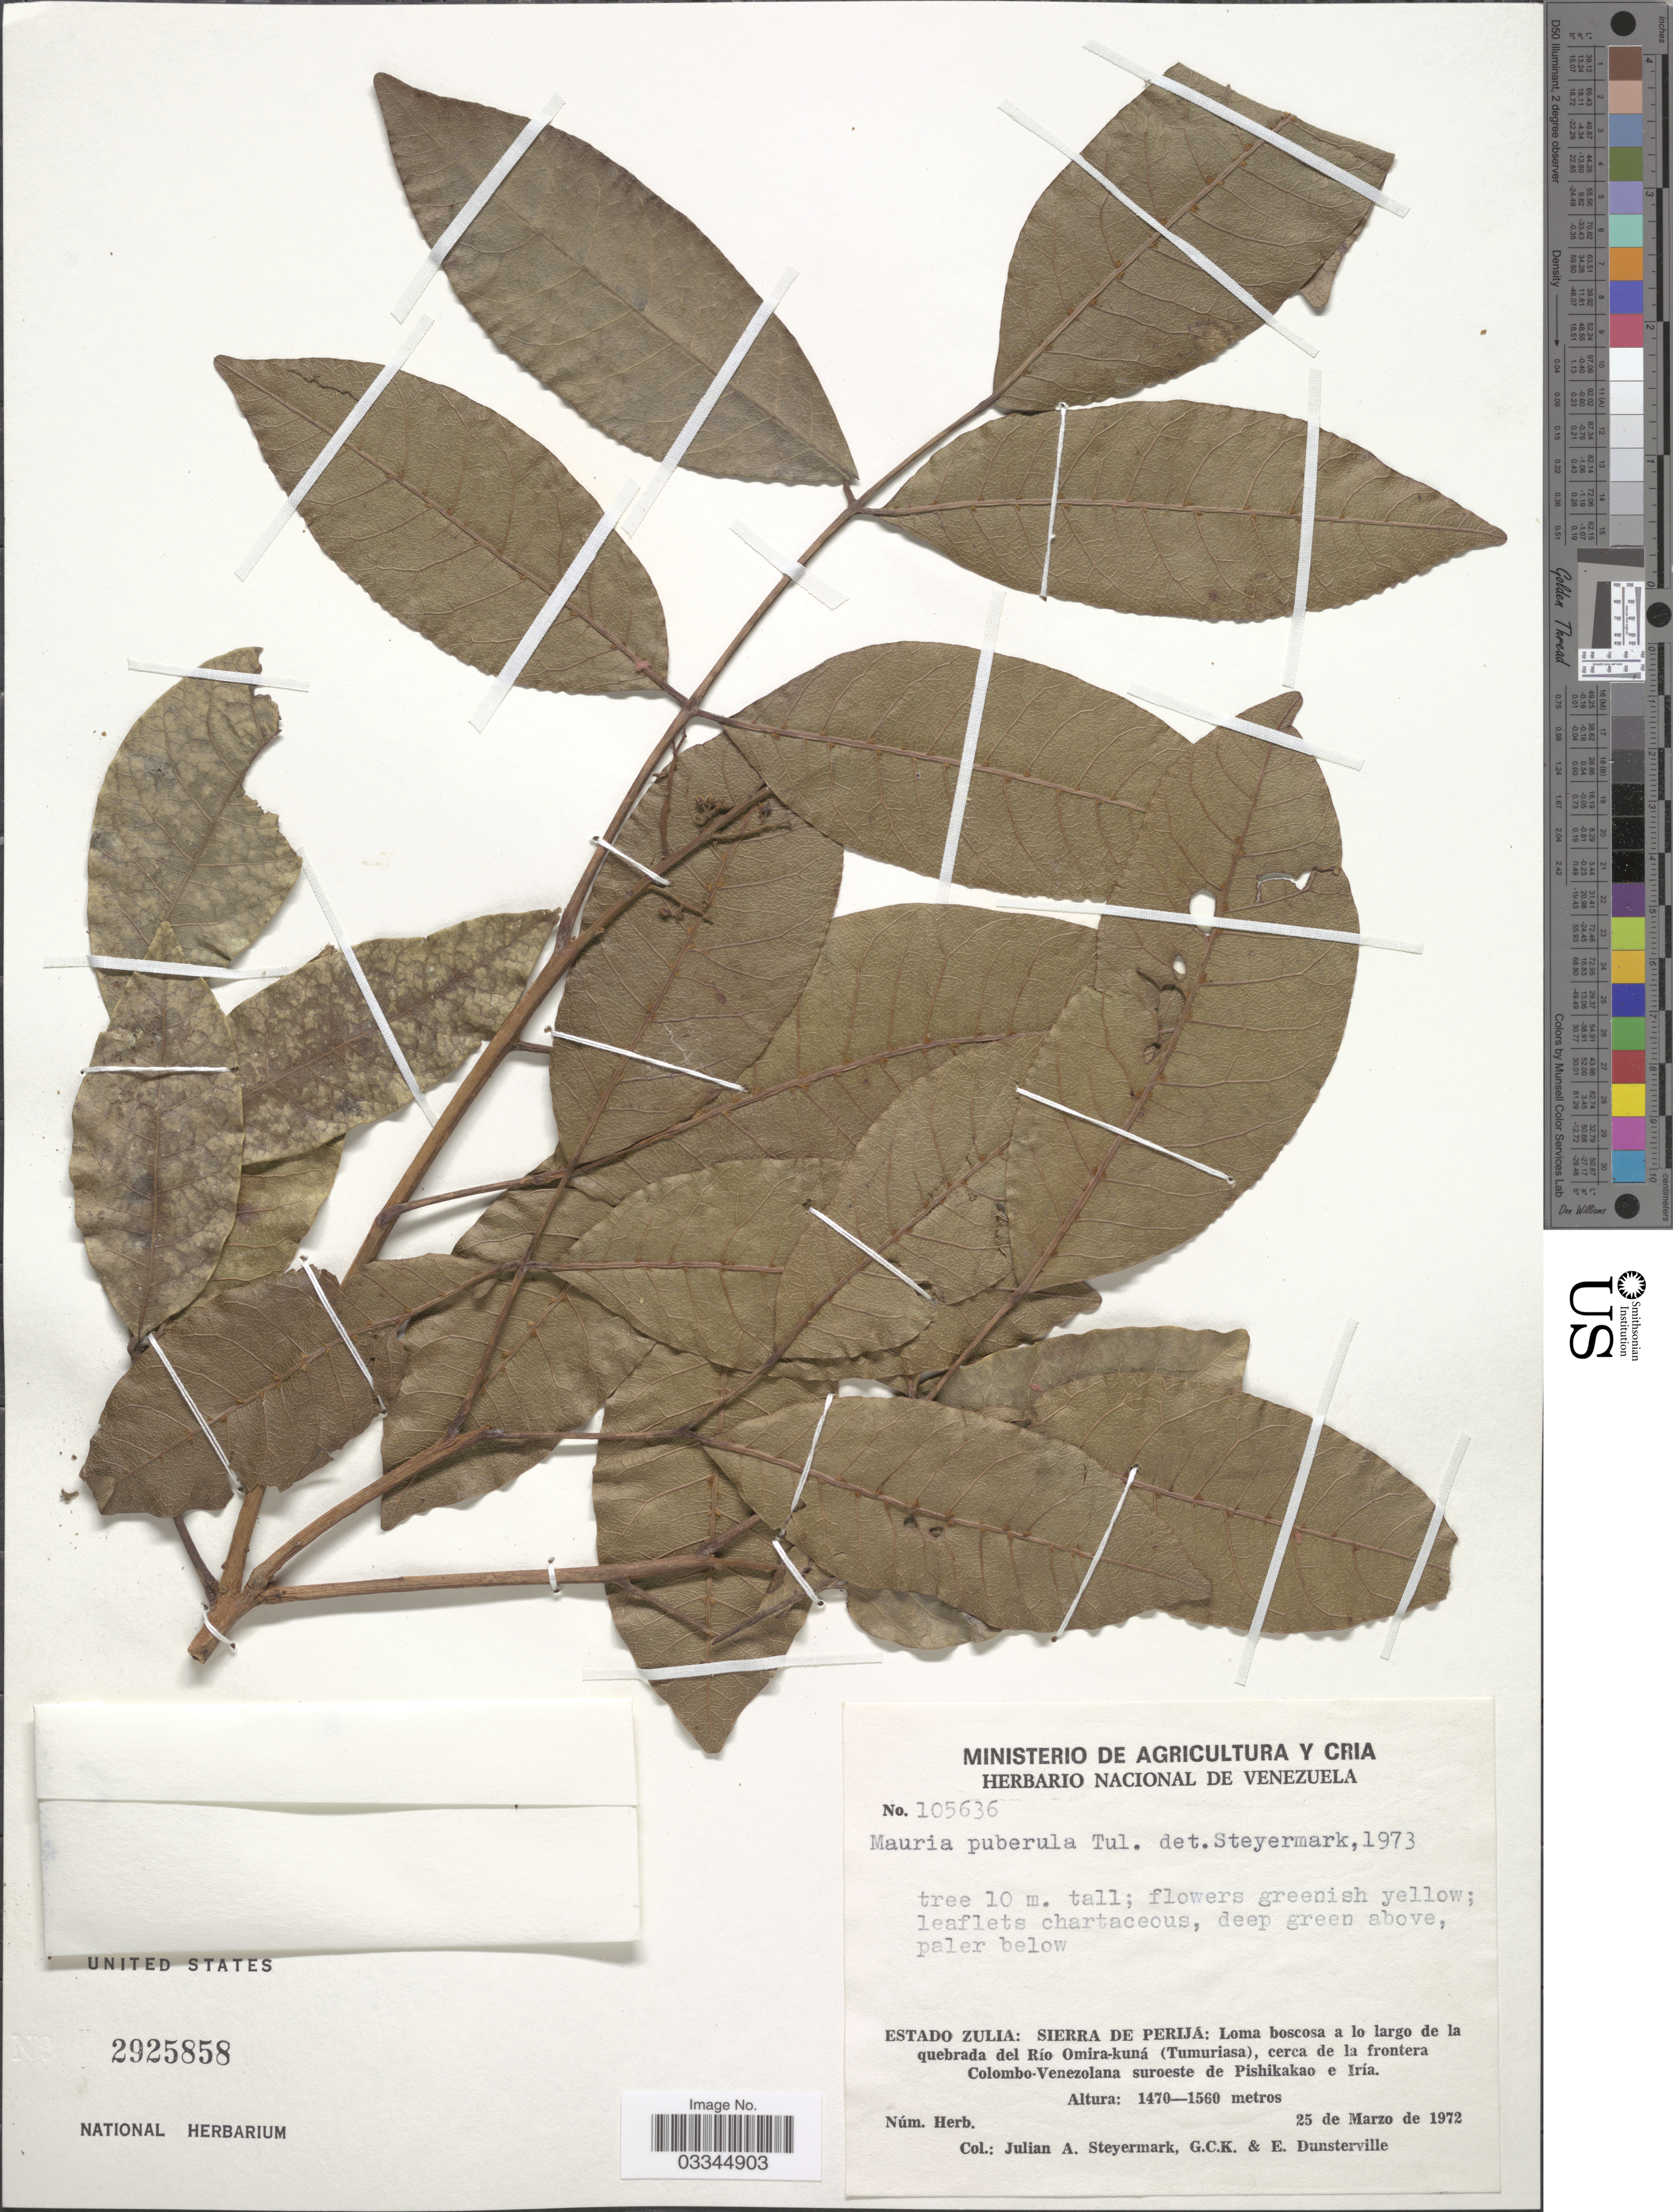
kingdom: Plantae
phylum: Tracheophyta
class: Magnoliopsida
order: Sapindales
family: Anacardiaceae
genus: Mauria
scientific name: Mauria puberula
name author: Tul.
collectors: J. Steyermark, G. C. K. Dunsterville & E. Dunsterville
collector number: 105636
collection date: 1972-03-25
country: Venezuela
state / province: Zulia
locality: Sierra de Perijá: Loma boscosa a lo largo de la quebrada del Río Omira-kuná (Tumuriasa), cerca de la frontera Colombo-Venezolano suroeste de Pishikakao e Iría.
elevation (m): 1470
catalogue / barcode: US 2925858